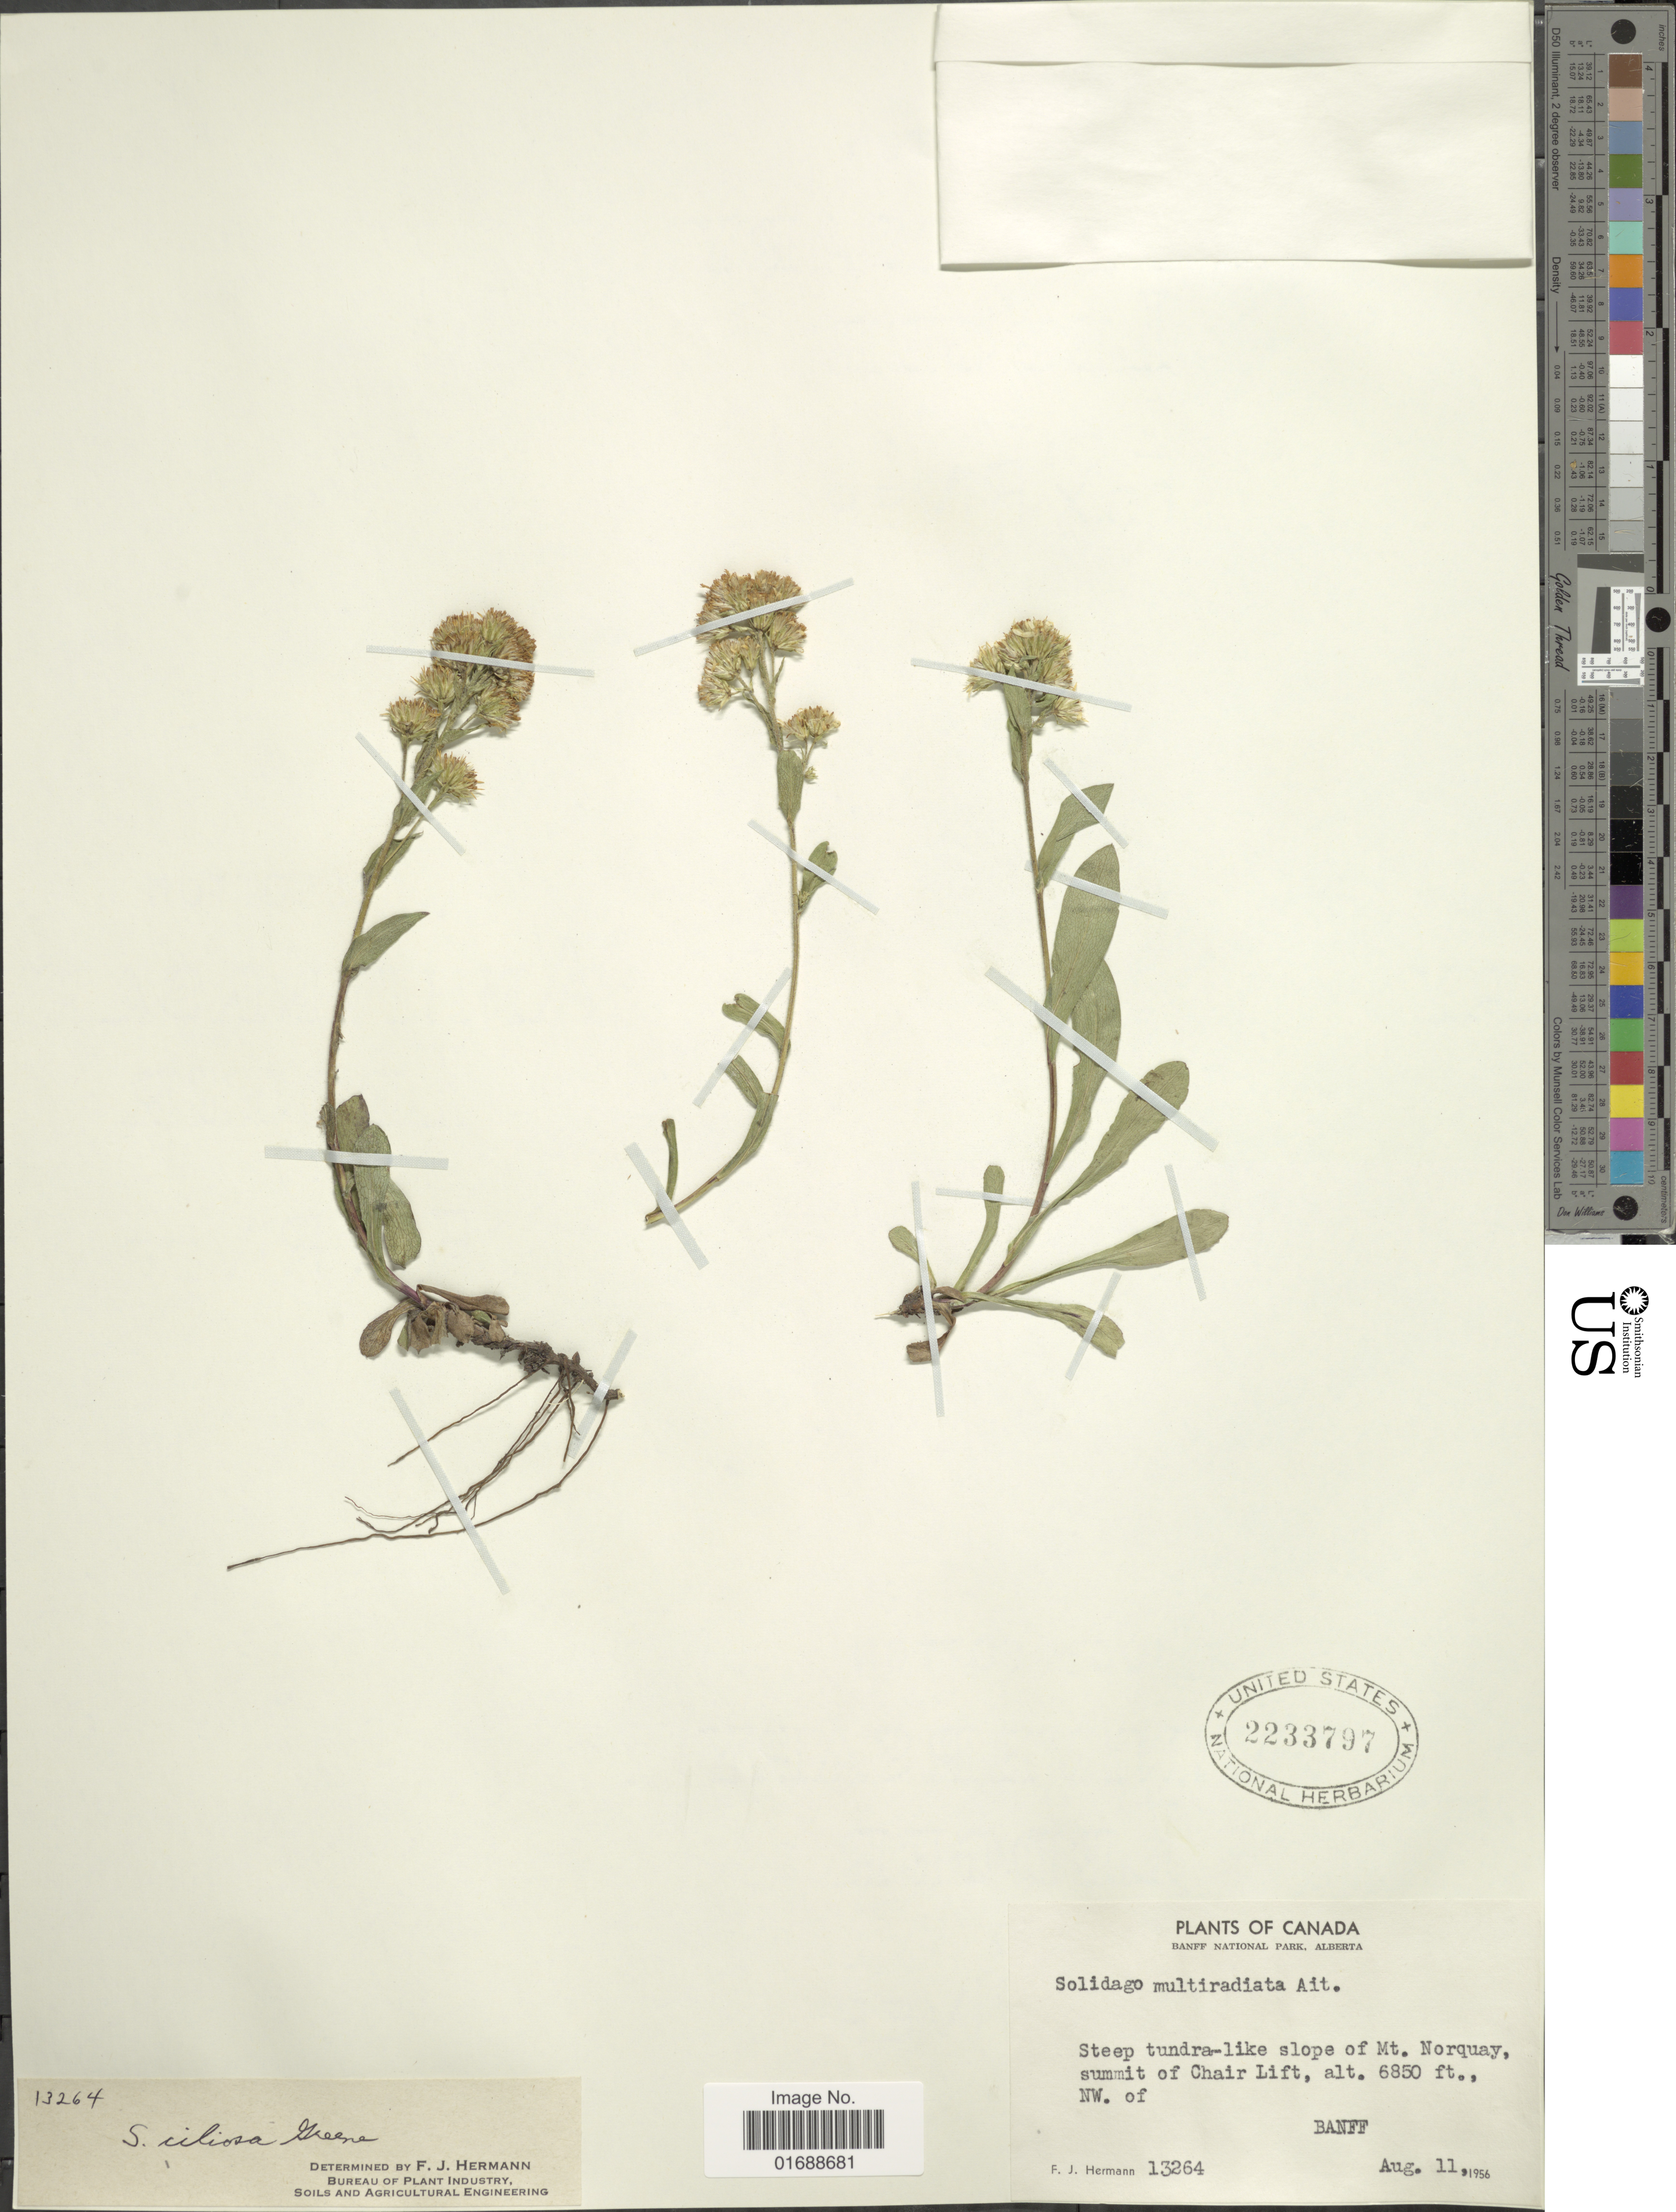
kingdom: Plantae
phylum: Tracheophyta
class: Magnoliopsida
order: Asterales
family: Asteraceae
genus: Solidago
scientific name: Solidago multiradiata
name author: Aiton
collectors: F. J. Hermann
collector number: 13264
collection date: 1956-08-11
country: Canada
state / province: Alberta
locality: Banff National Park, Steep tundra-like slope of Mt. Norquay, summit of Chair Lift, Nw. of Banff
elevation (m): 2088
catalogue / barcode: US 2233797